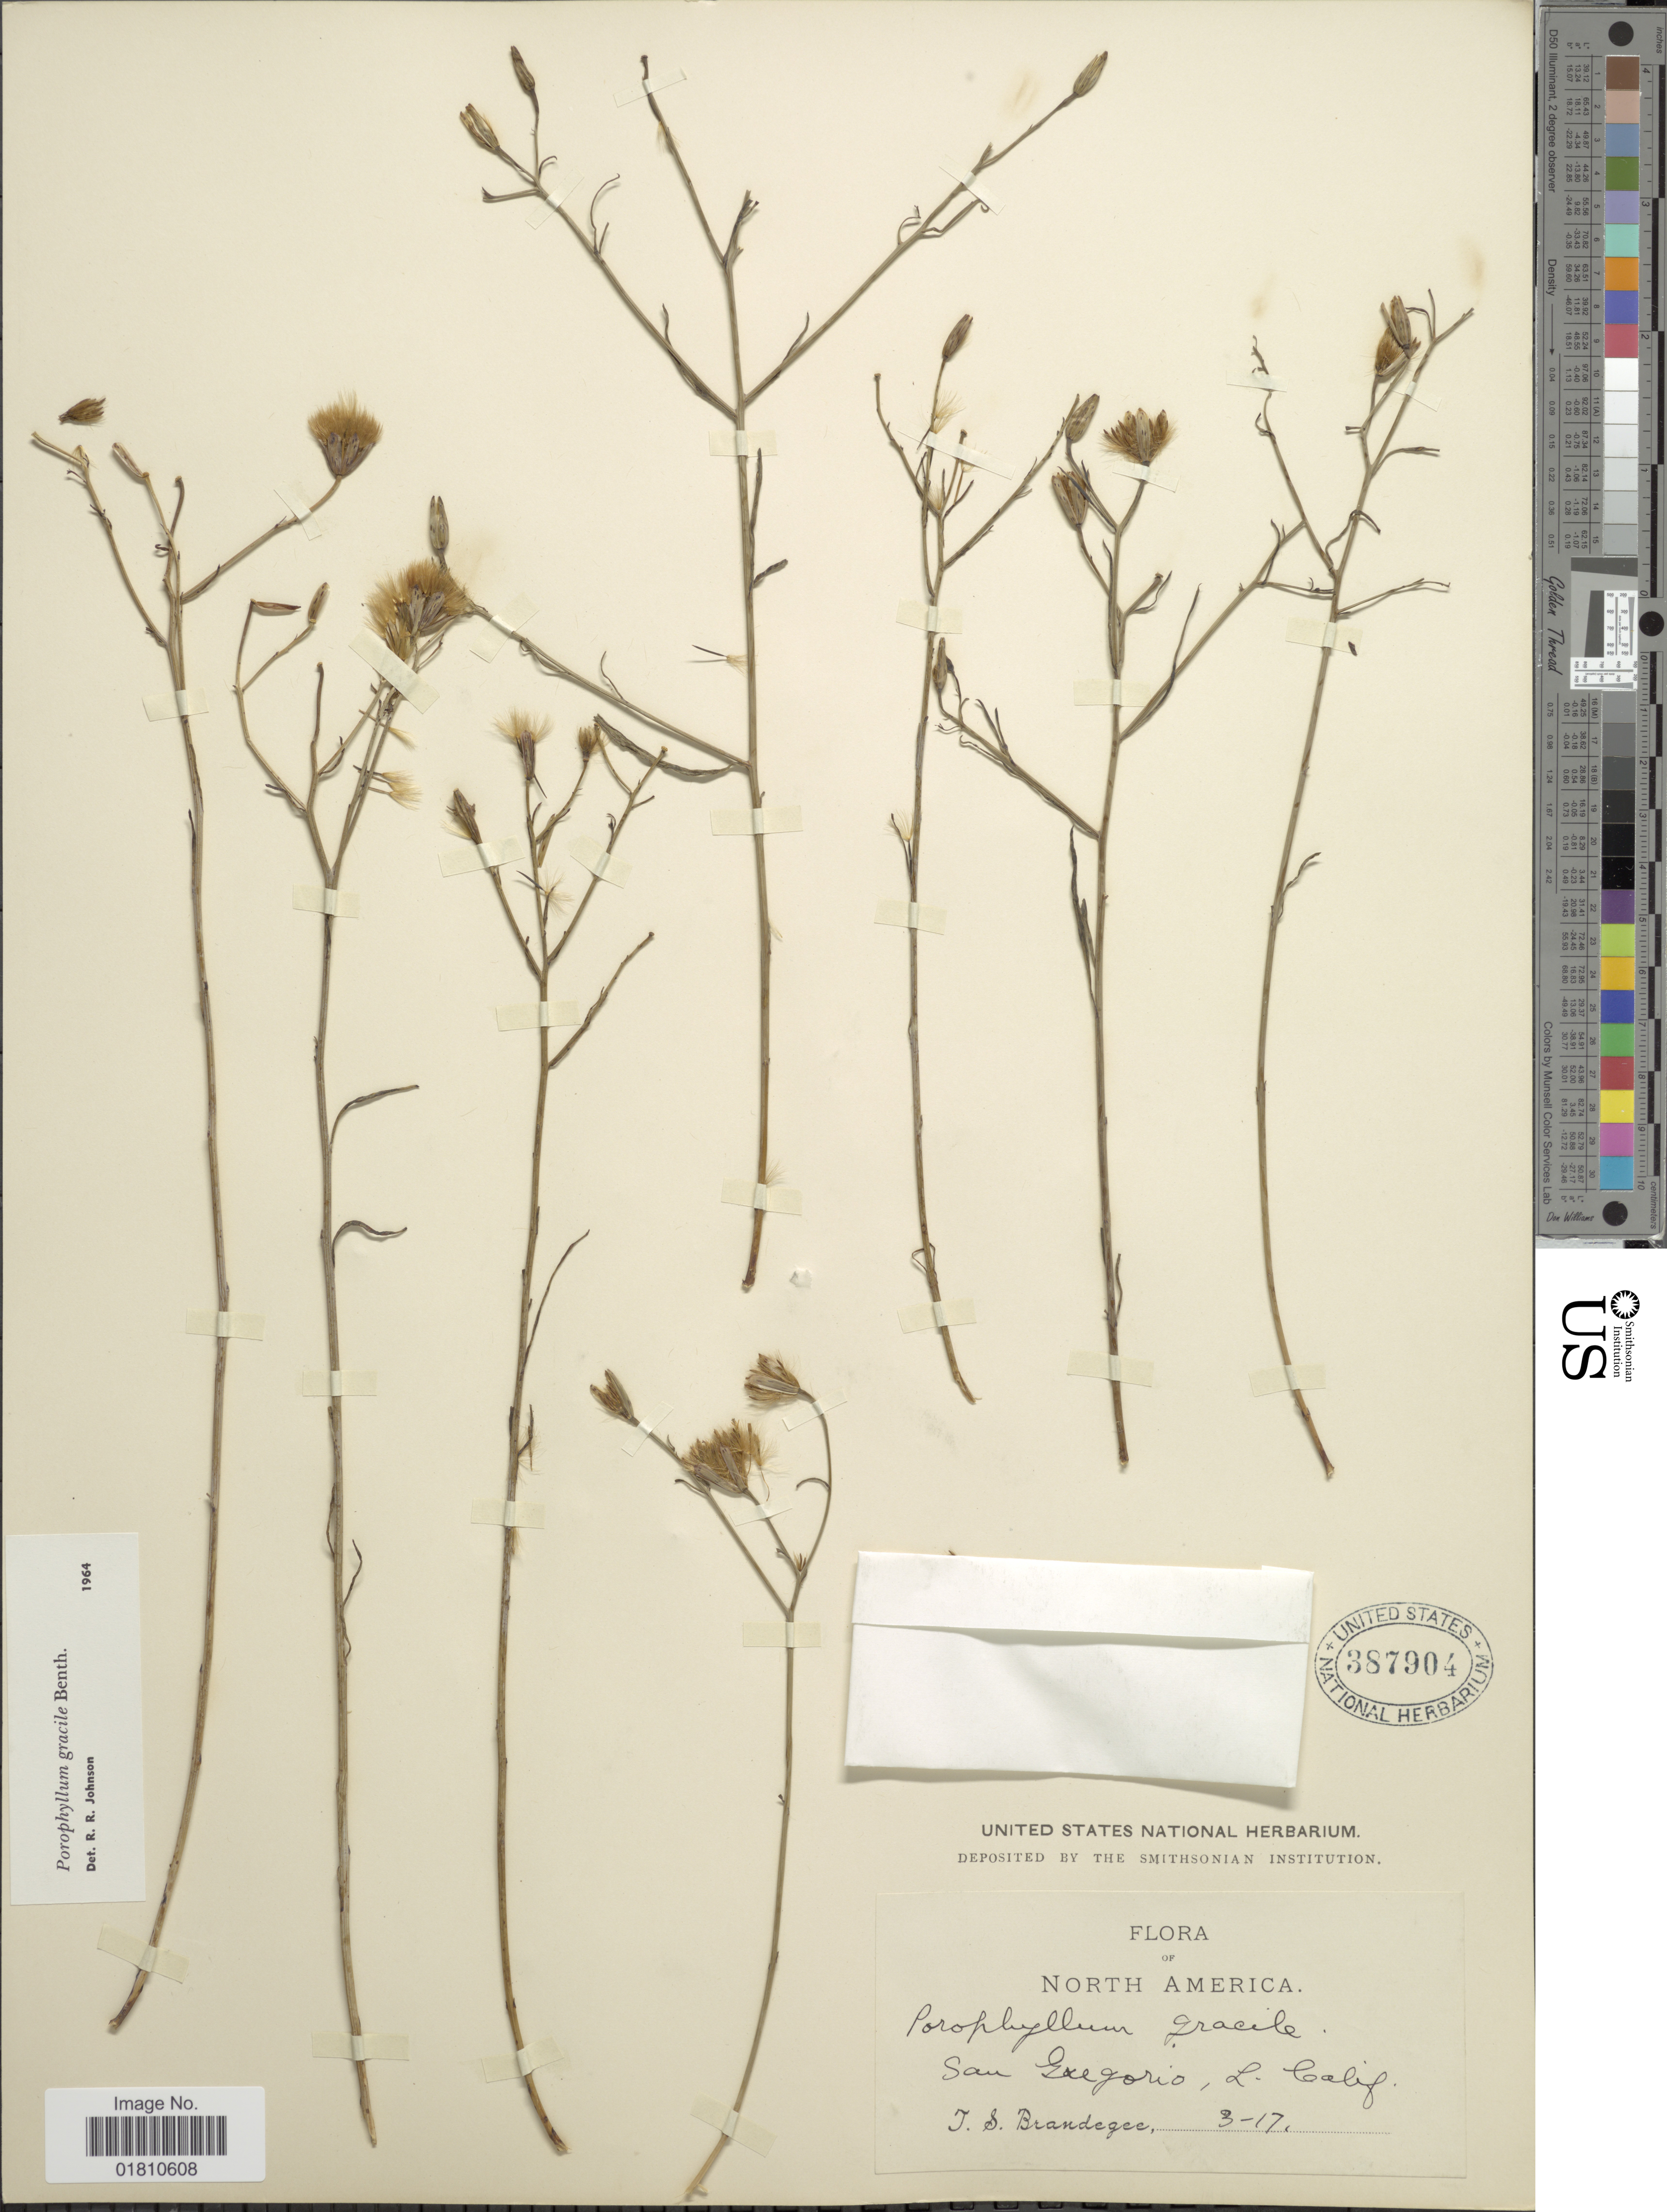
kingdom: Plantae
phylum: Tracheophyta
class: Magnoliopsida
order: Asterales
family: Asteraceae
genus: Porophyllum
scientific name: Porophyllum gracile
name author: Benth.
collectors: J. S. Brandegee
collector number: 3-17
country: Mexico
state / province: Baja California Sur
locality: San Gregorio, L. Calif.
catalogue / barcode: US 387904